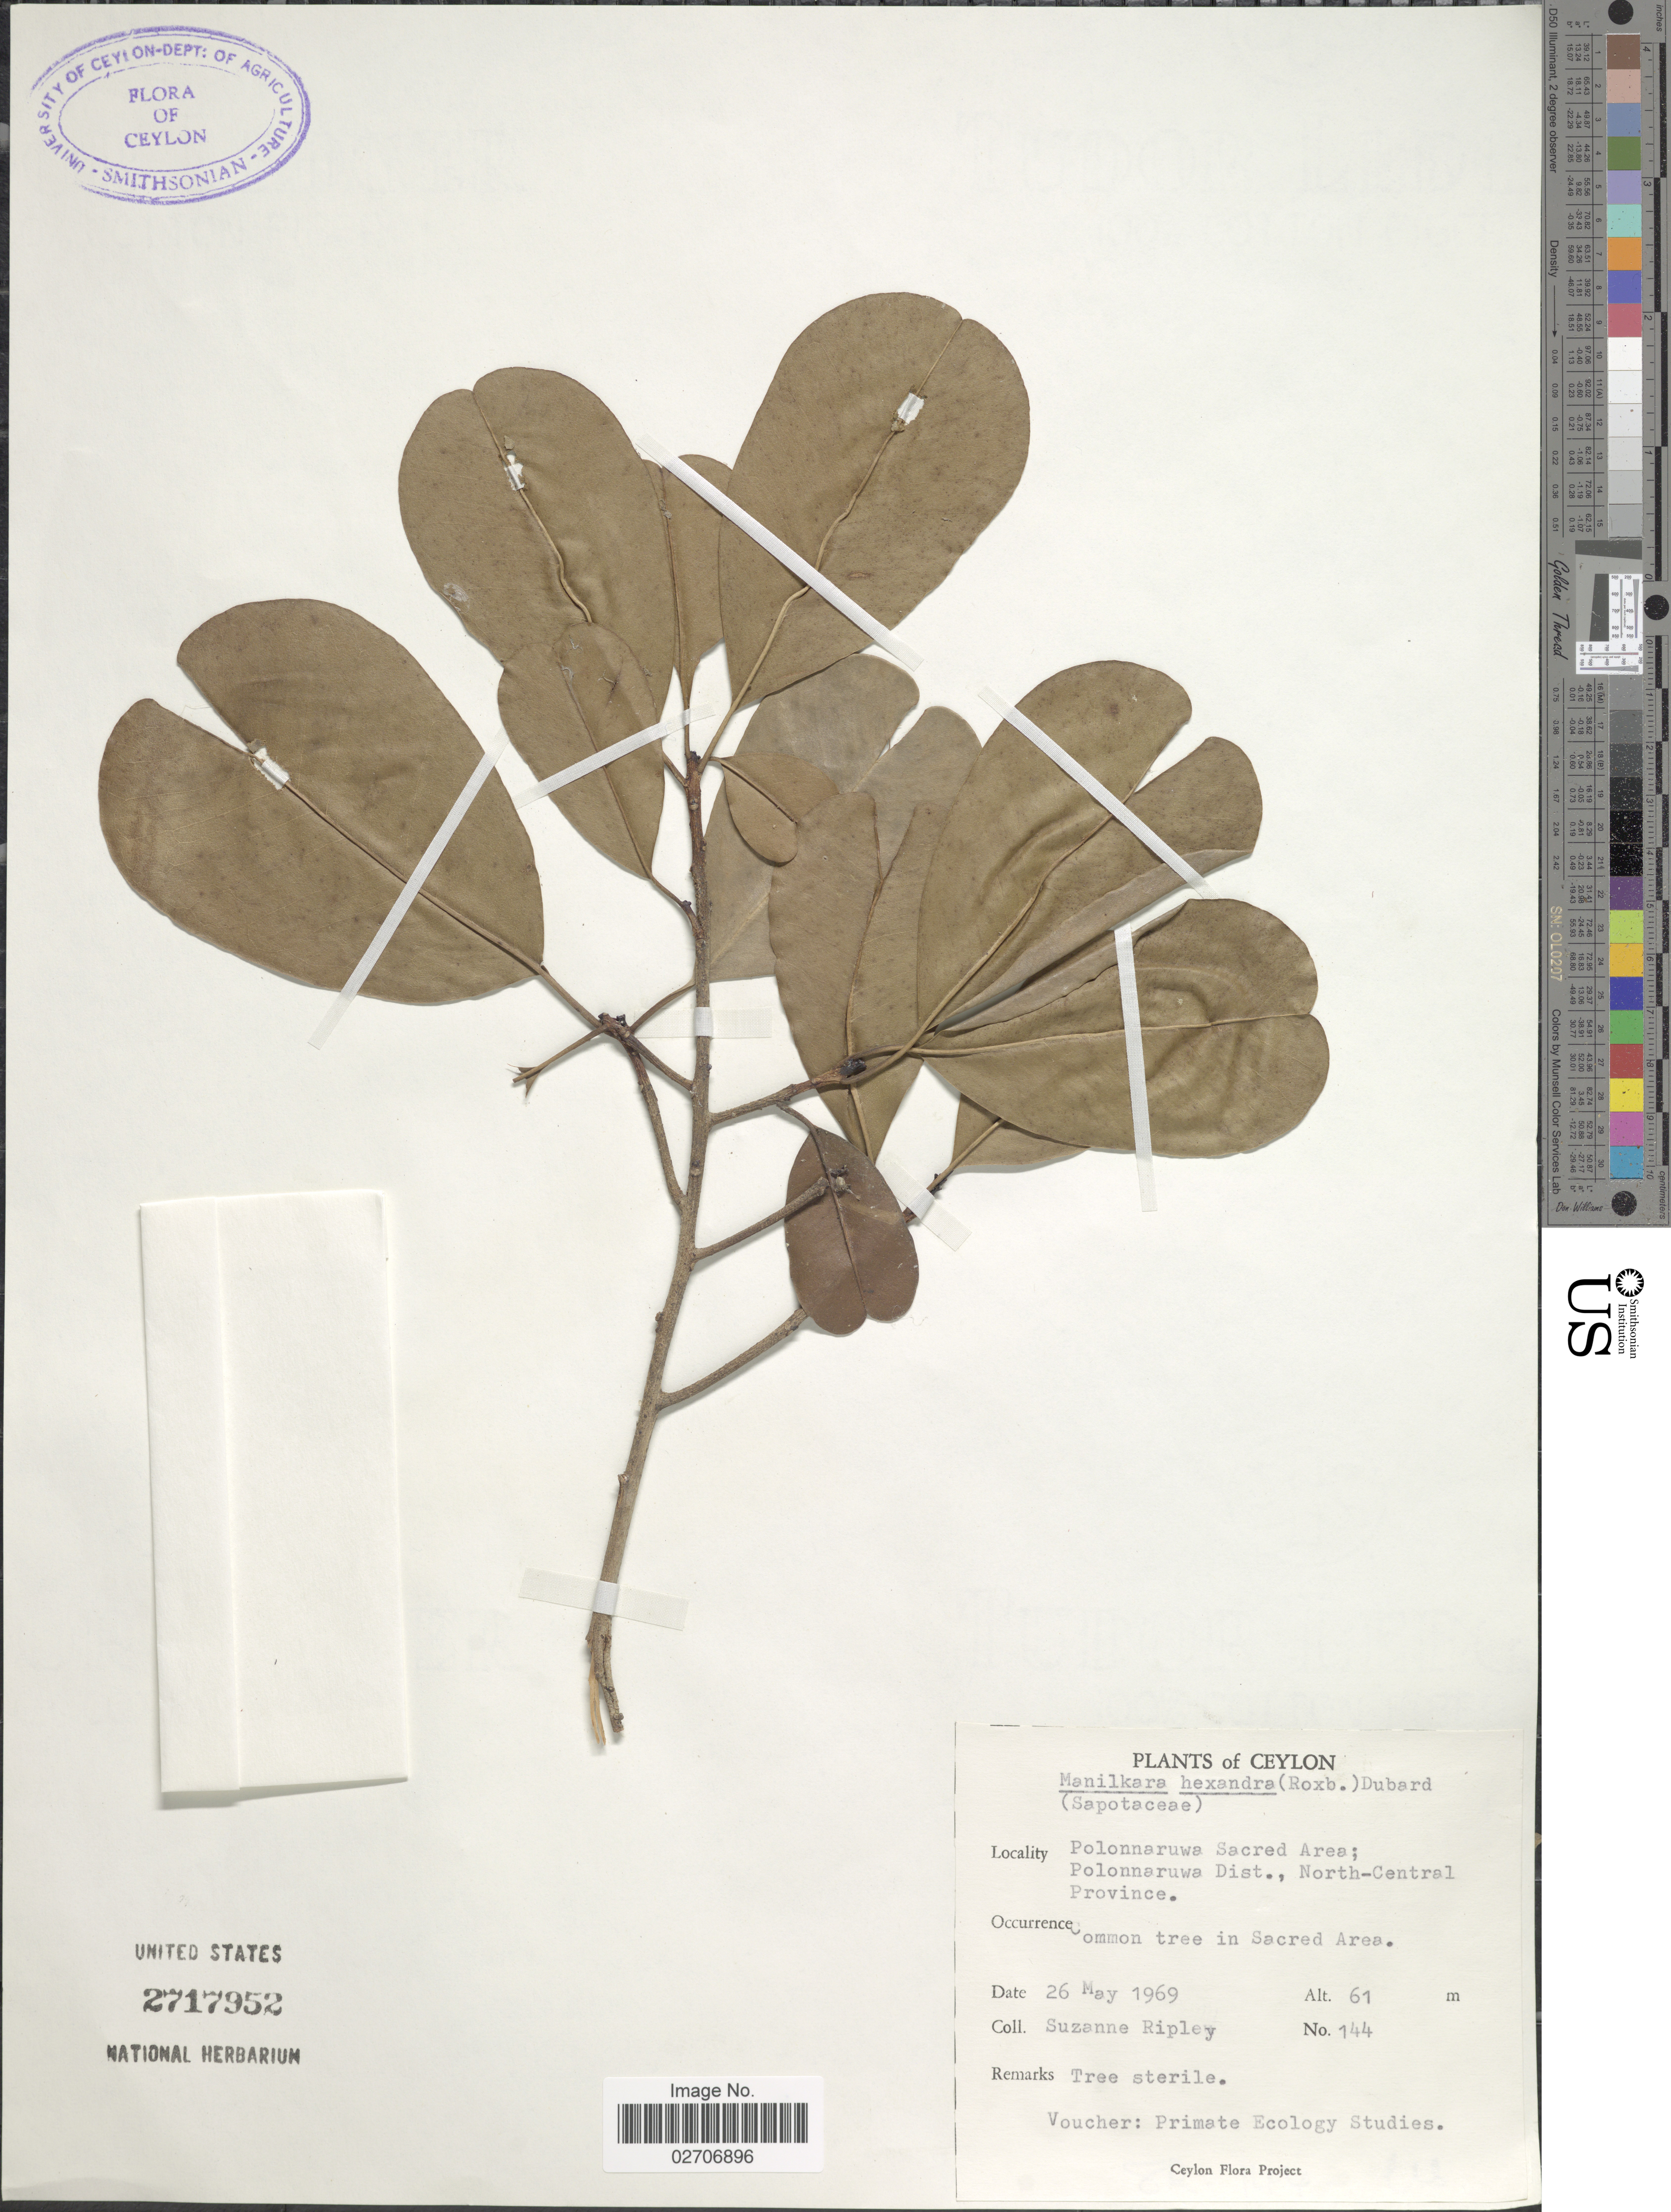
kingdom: Plantae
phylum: Tracheophyta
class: Magnoliopsida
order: Ericales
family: Sapotaceae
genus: Manilkara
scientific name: Manilkara hexandra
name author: (Roxb.) Dubard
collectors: S. Ripley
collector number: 144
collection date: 1969-05-26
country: Sri Lanka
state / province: North Central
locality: Ceylon, Polonnaruwa Sacred Area; Polonnaruwa Dist.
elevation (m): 61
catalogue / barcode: US 2717952